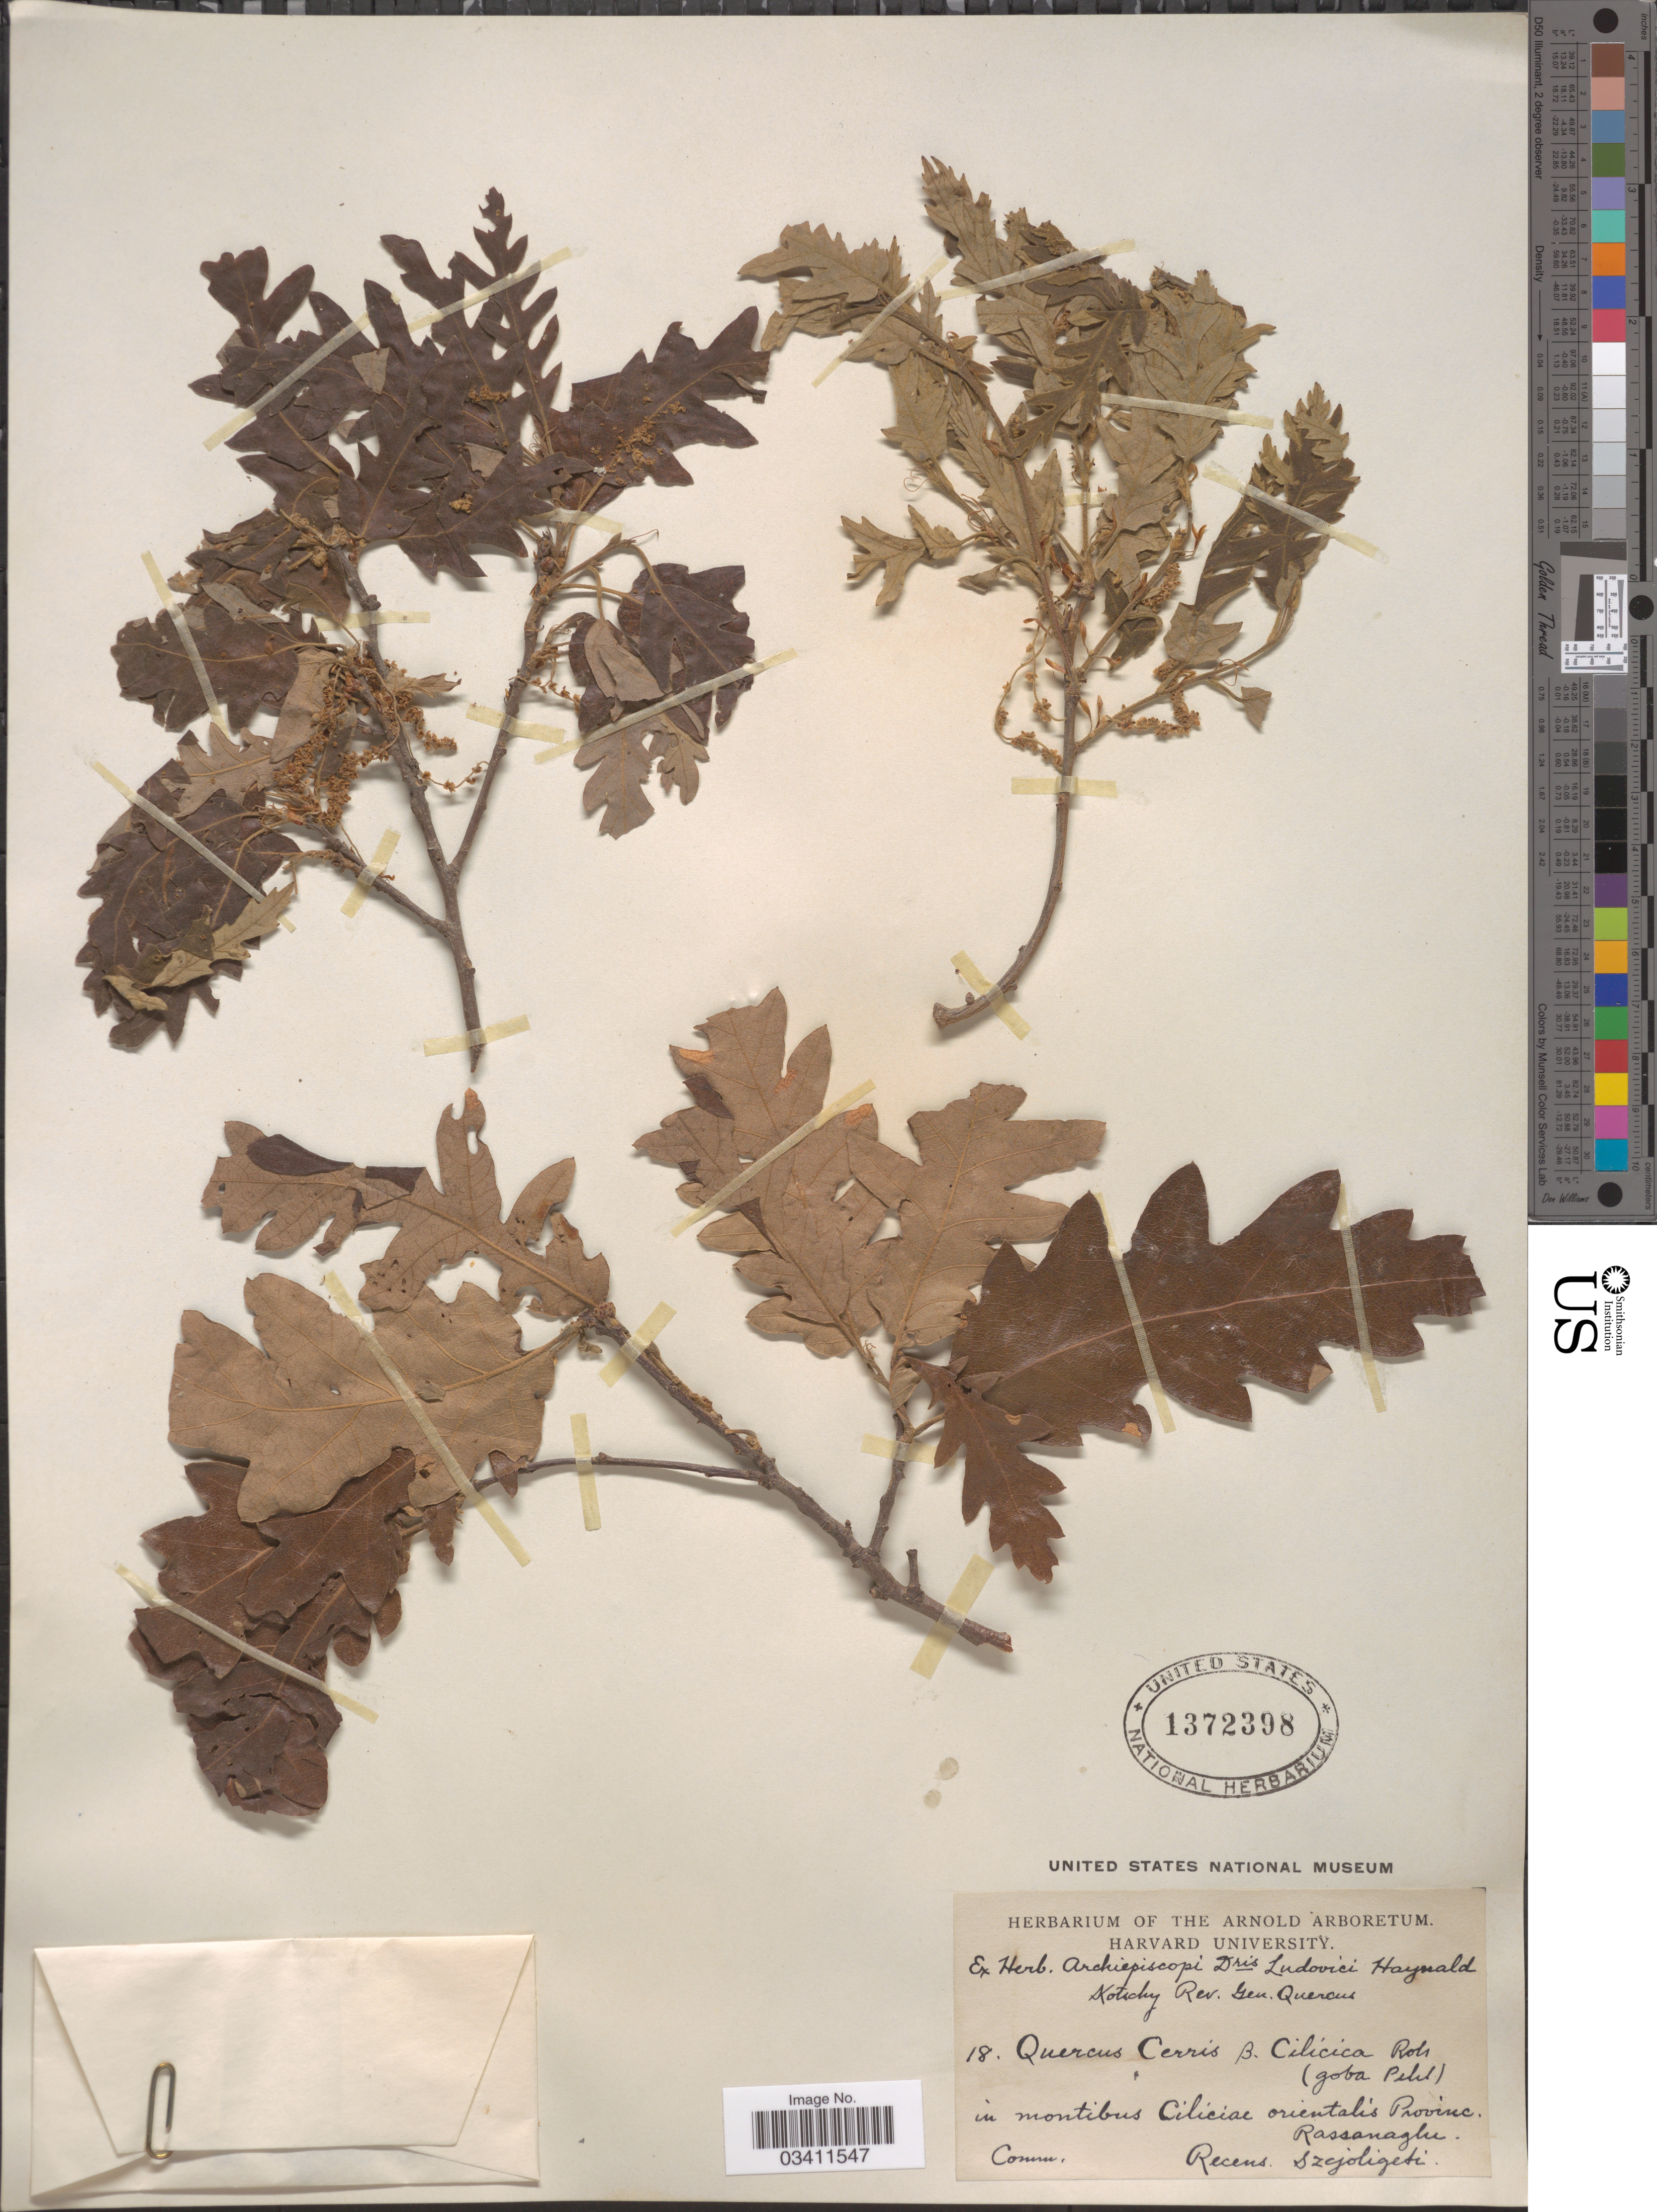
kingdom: Plantae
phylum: Tracheophyta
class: Magnoliopsida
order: Fagales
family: Fagaceae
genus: Quercus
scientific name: Quercus cerris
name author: L.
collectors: Ex Herb. Archiepiscopi Dris Ludovici Haynald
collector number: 18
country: Turkey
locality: In montibus Ciliciae orientalis Province. Rassanaghe [interpreted].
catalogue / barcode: US 1372398